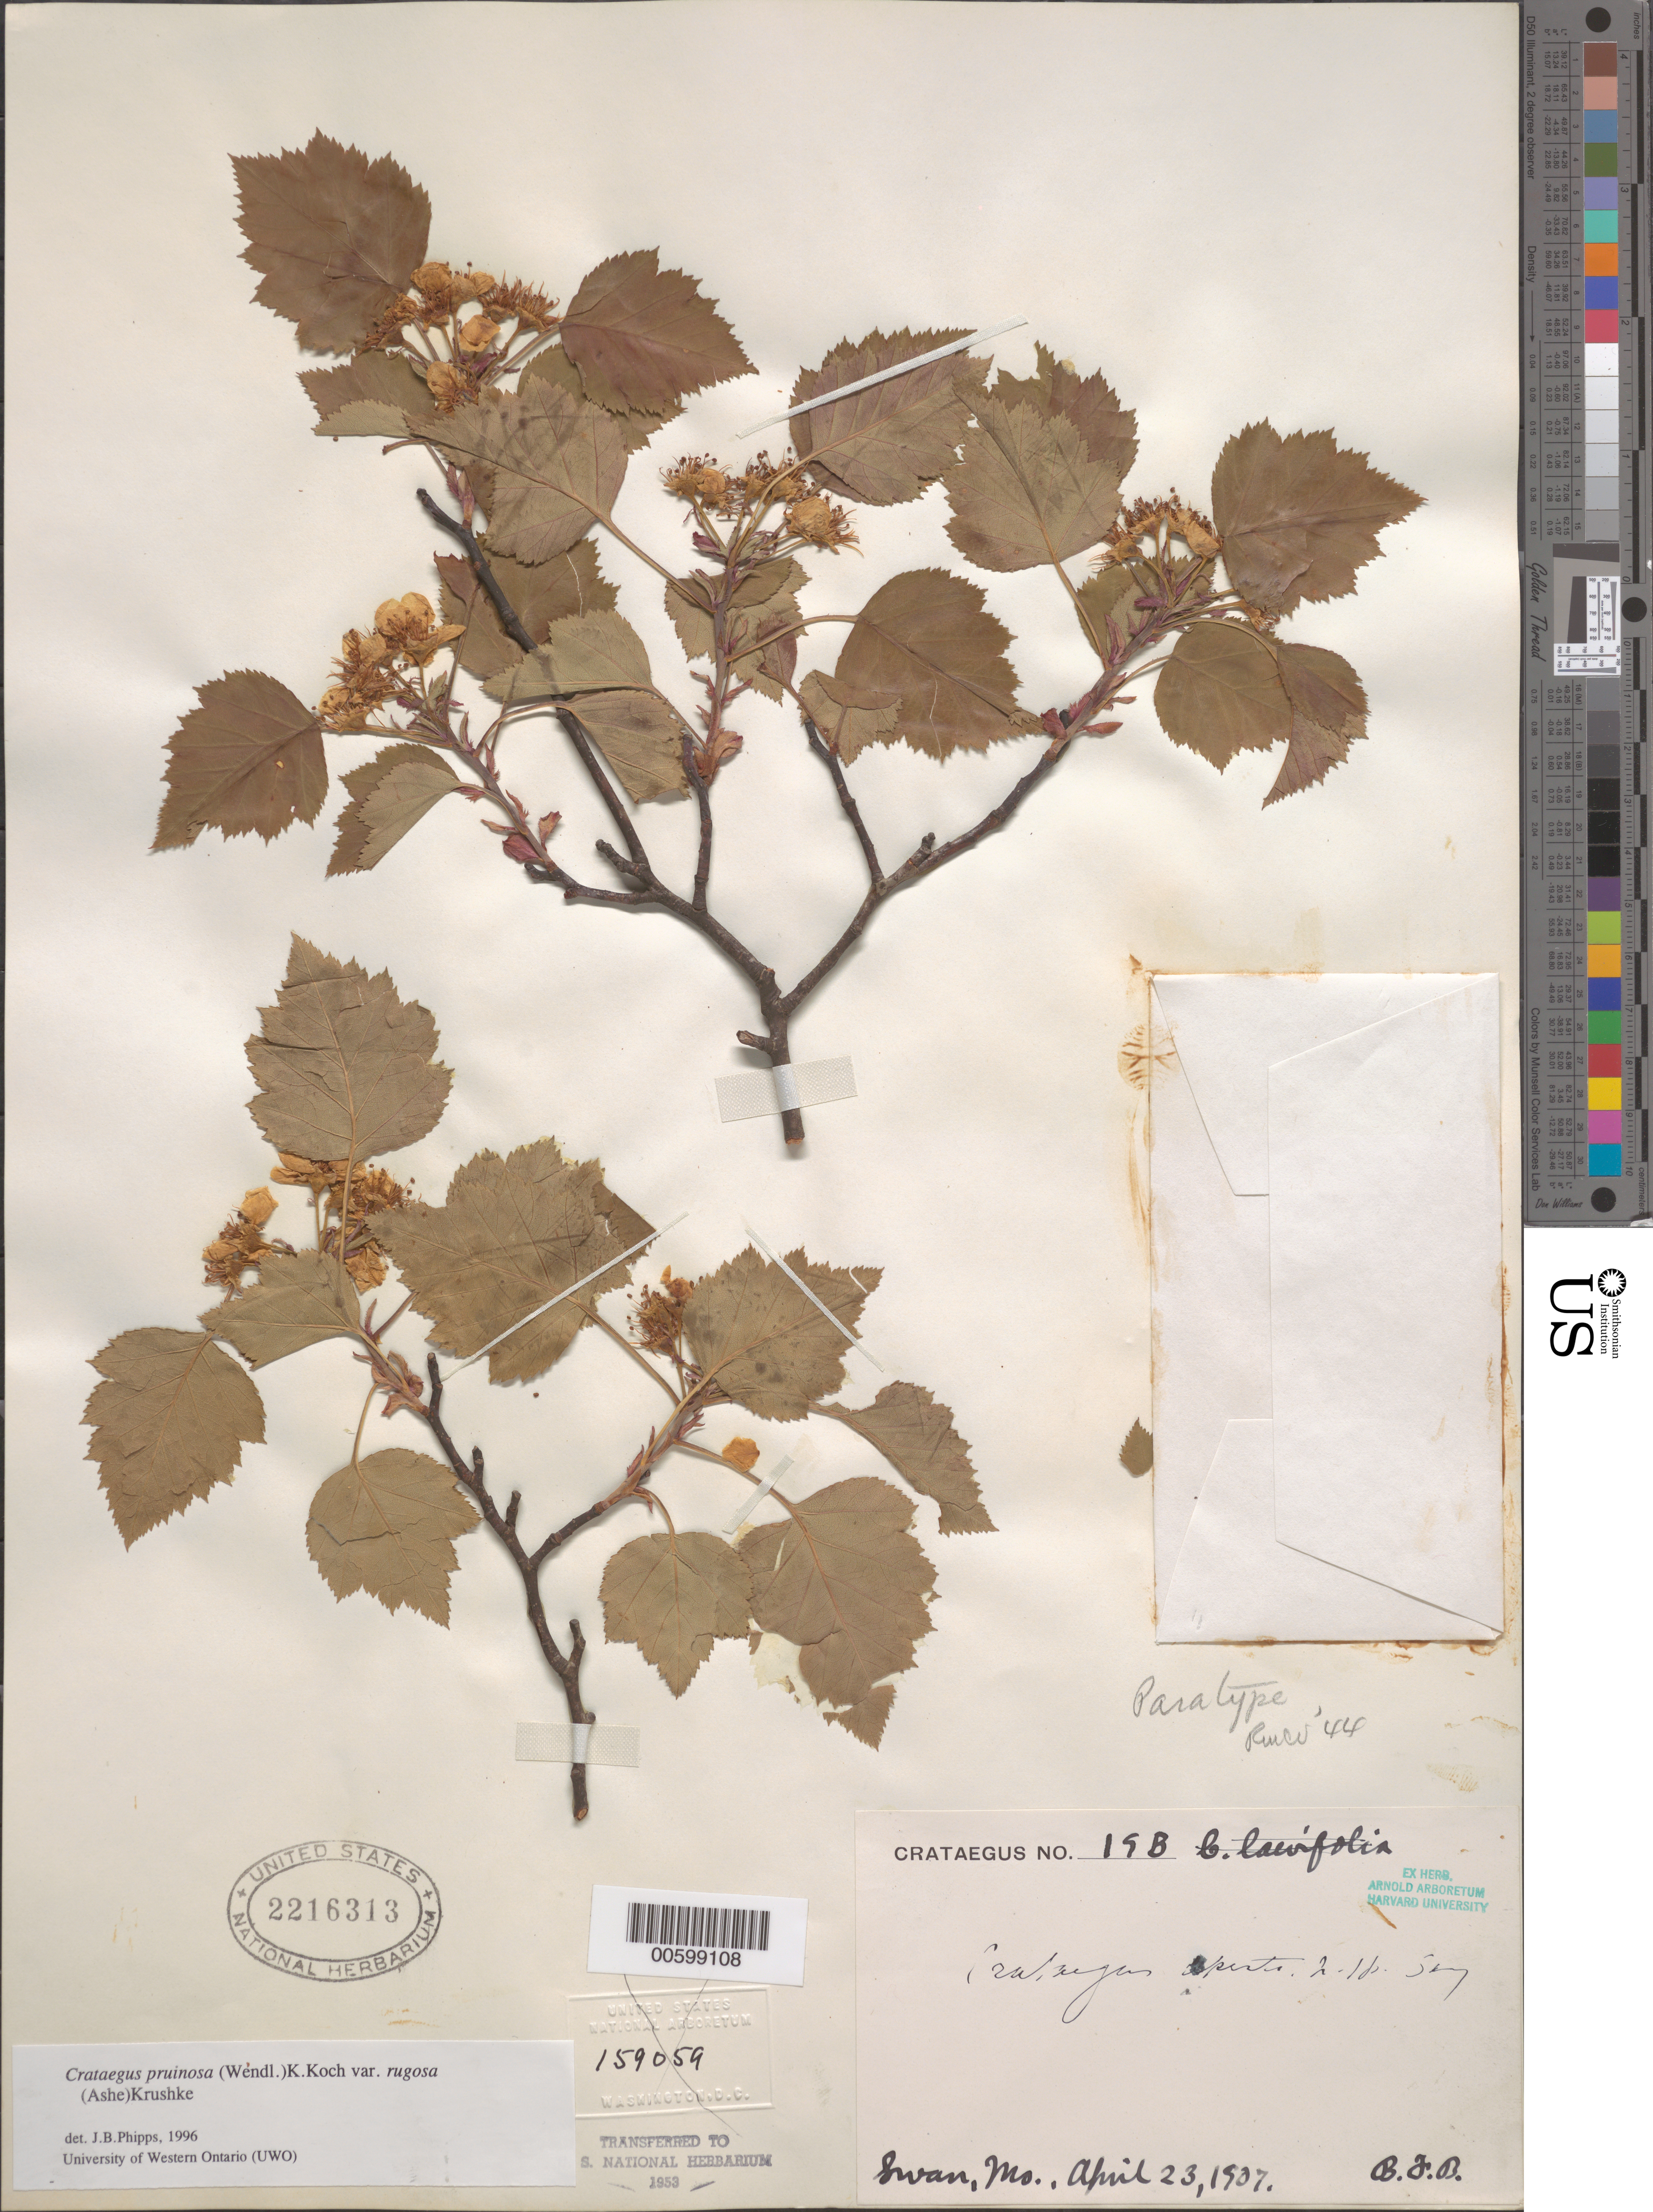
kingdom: Plantae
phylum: Tracheophyta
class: Magnoliopsida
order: Rosales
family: Rosaceae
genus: Crataegus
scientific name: Crataegus pruinosa var. rugosa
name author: (Ashe) Kruschke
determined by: Phipps, James B., (UWO), University of Western Ontario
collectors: B. F. Bush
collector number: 19B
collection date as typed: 23 Apr 1907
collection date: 1907-04-23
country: United States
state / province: Missouri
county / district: Taney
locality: Swan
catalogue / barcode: US 2216313